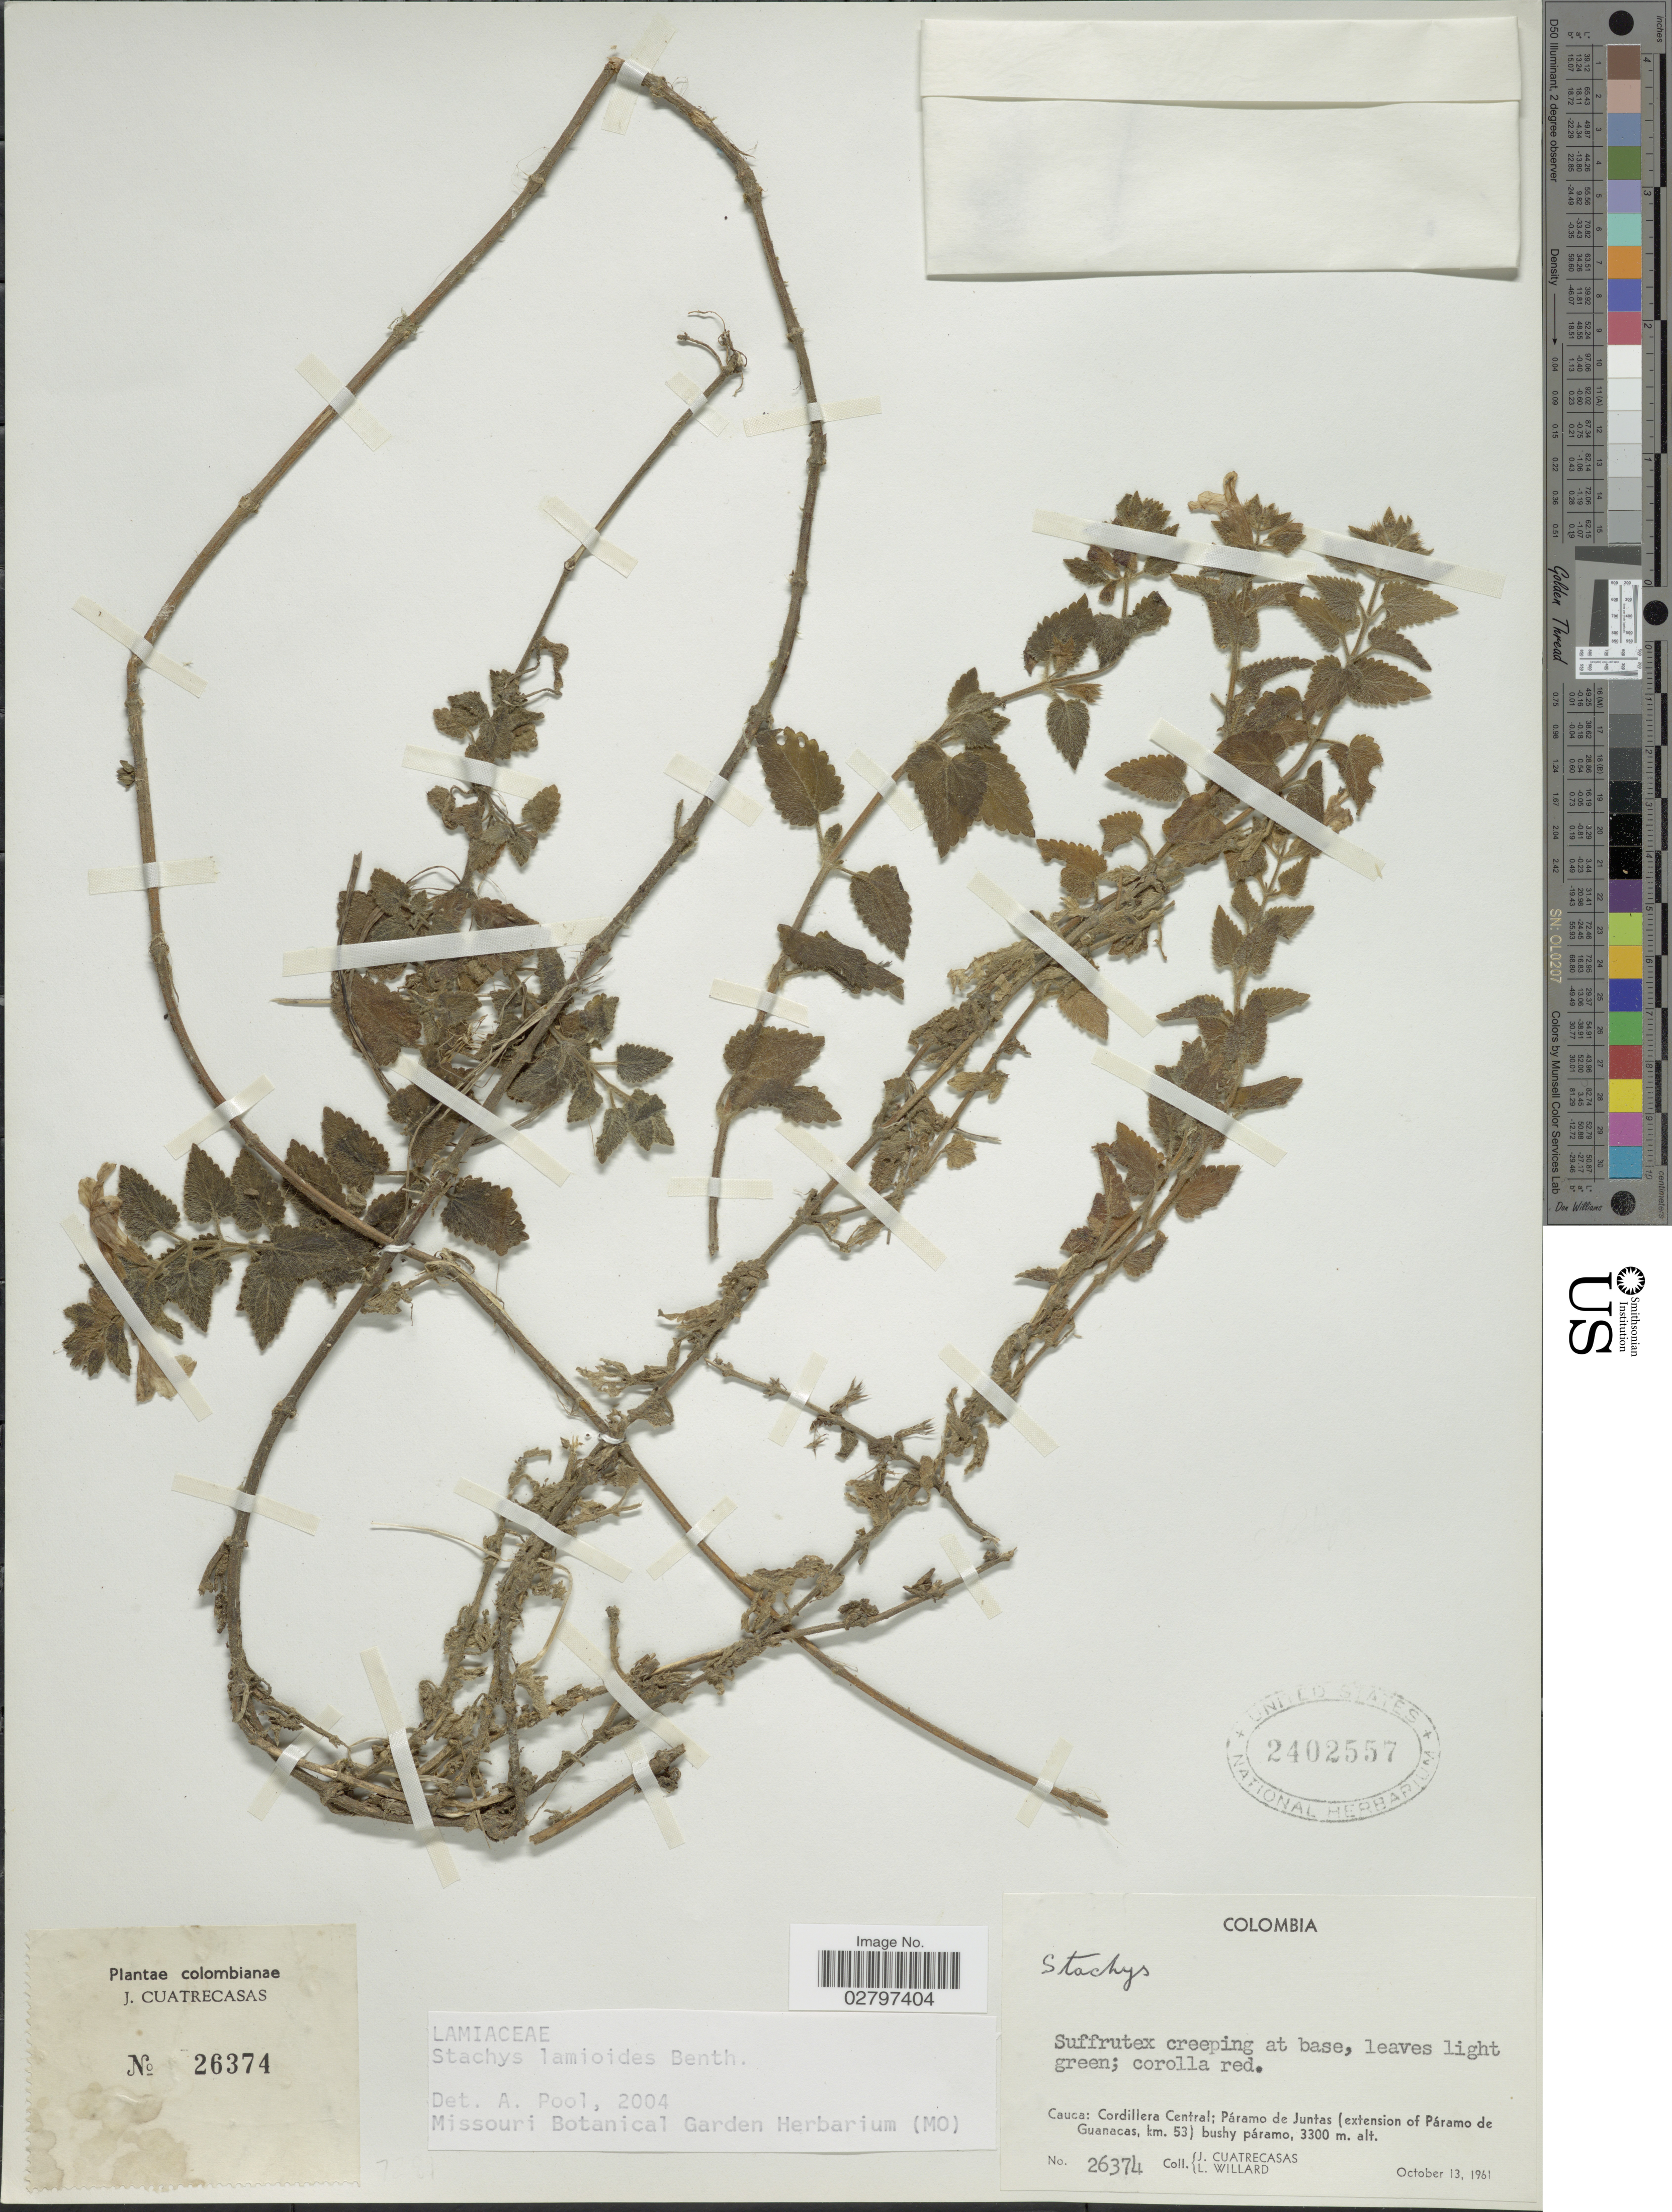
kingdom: Plantae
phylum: Tracheophyta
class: Magnoliopsida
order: Lamiales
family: Lamiaceae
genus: Stachys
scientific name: Stachys lamioides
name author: Benth.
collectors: J. Cuatrecasas & L. Willard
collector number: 26374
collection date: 1961-10-13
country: Colombia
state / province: Cauca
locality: Cordillera Central; Páramo de Juntas (extension of Páramo de Guanacas, km. 53).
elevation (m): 3300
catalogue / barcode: US 2402557